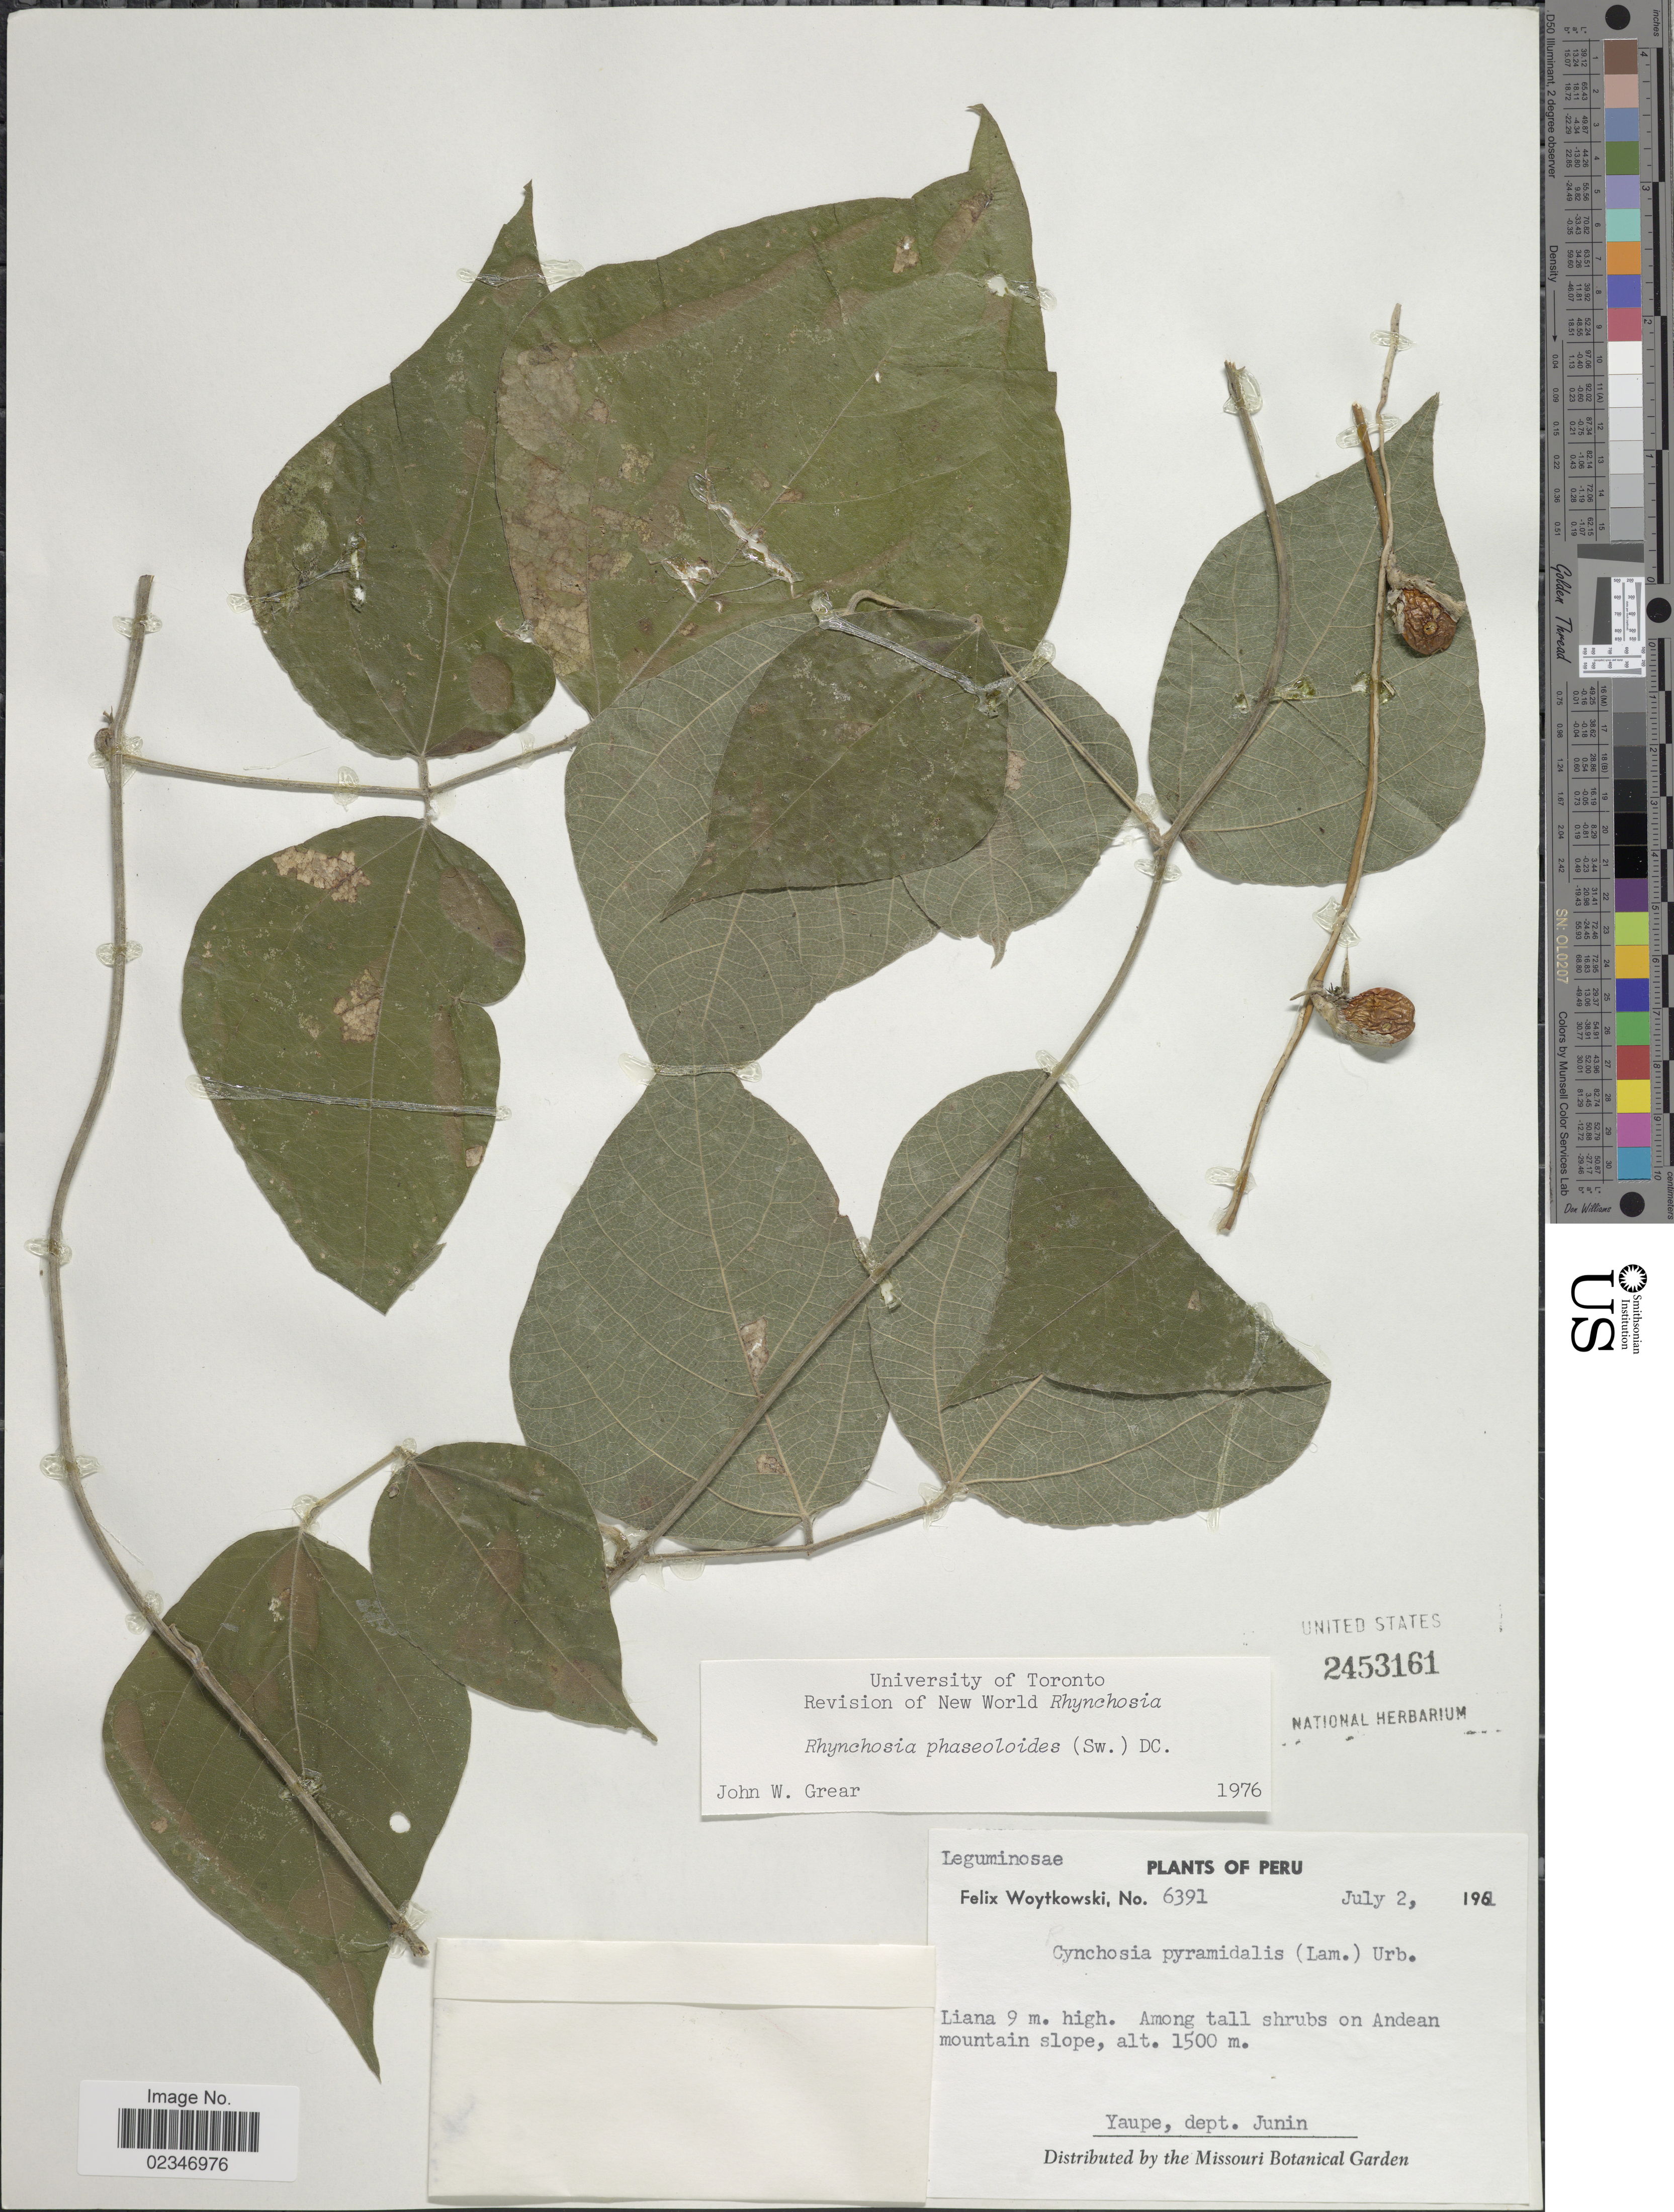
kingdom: Plantae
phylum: Tracheophyta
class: Magnoliopsida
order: Fabales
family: Fabaceae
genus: Rhynchosia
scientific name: Rhynchosia phaseoloides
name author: (Sw.) DC.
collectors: F. Woytkowski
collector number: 6391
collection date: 1961-07-02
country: Peru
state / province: Junín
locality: Yaupe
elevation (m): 1500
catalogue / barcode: US 2453161